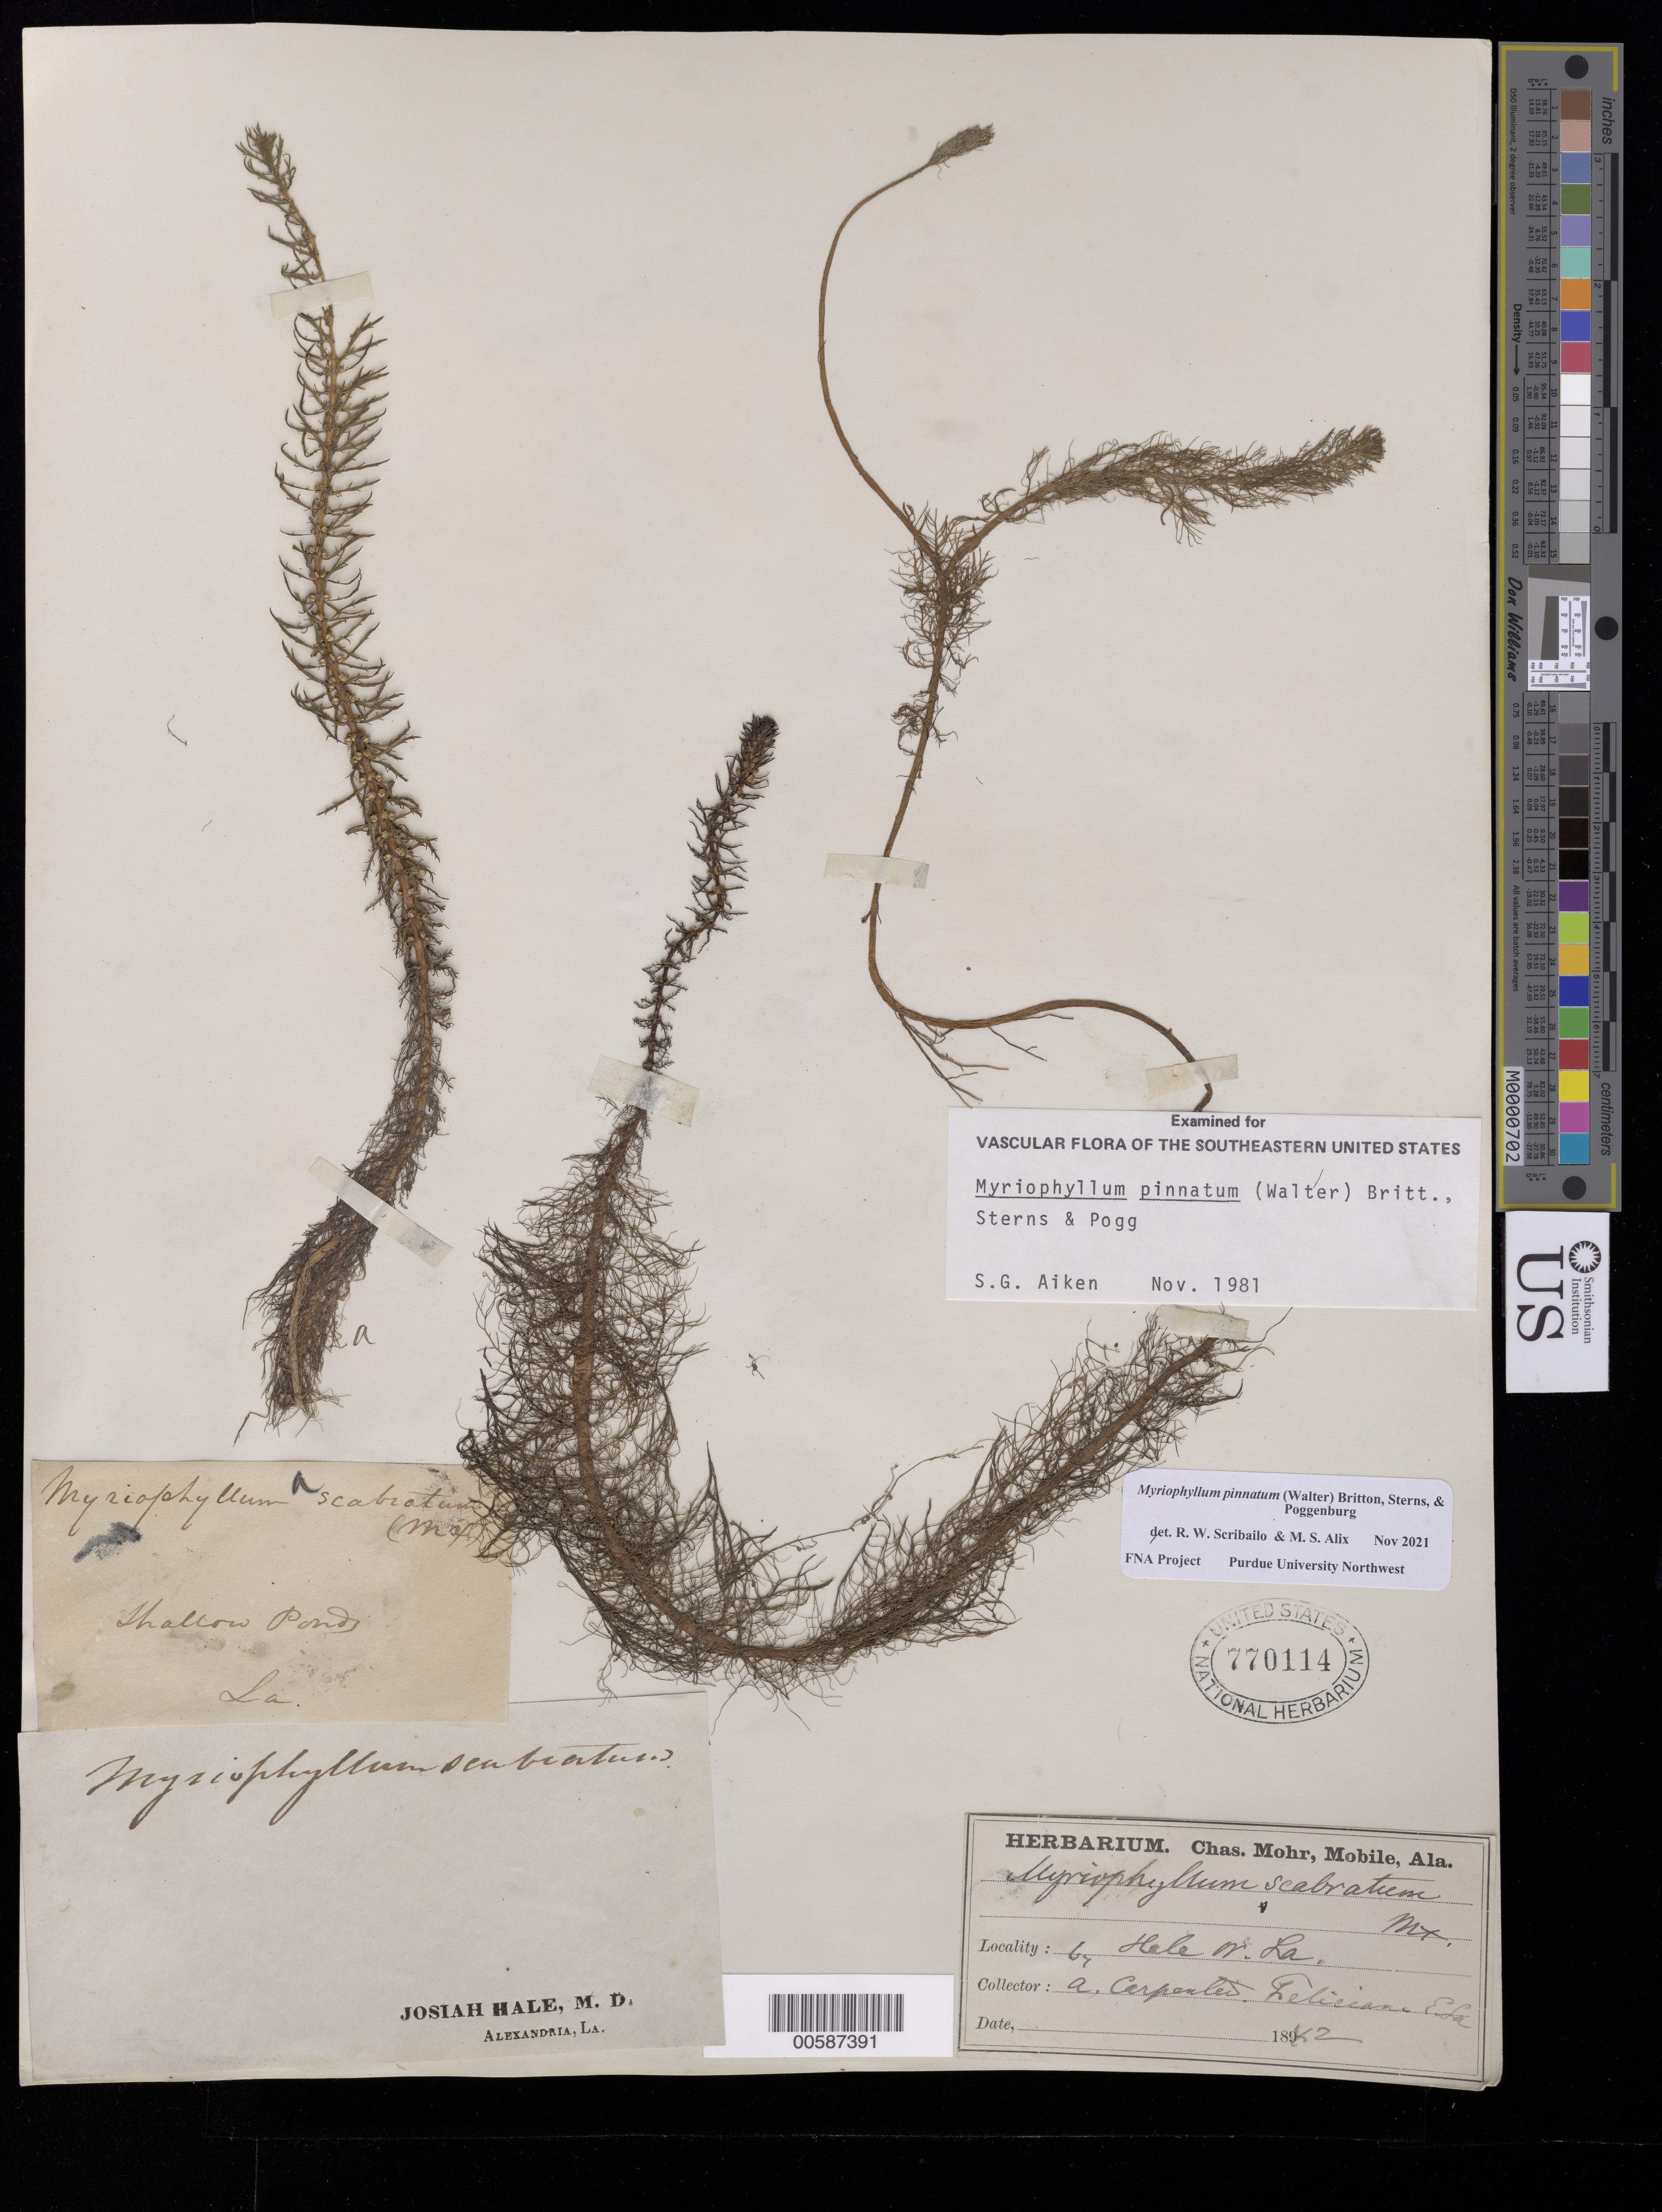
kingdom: Plantae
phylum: Tracheophyta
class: Magnoliopsida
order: Saxifragales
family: Haloragaceae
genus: Myriophyllum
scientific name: Myriophyllum pinnatum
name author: (Walter) Britton, Stearns & Poggenb.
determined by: Scribailo, R. W.; Alix, M. S.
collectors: J. Hale & A. Carpenter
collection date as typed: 1882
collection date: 1882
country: United States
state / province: Louisiana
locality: Shallow Pond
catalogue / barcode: US 770114